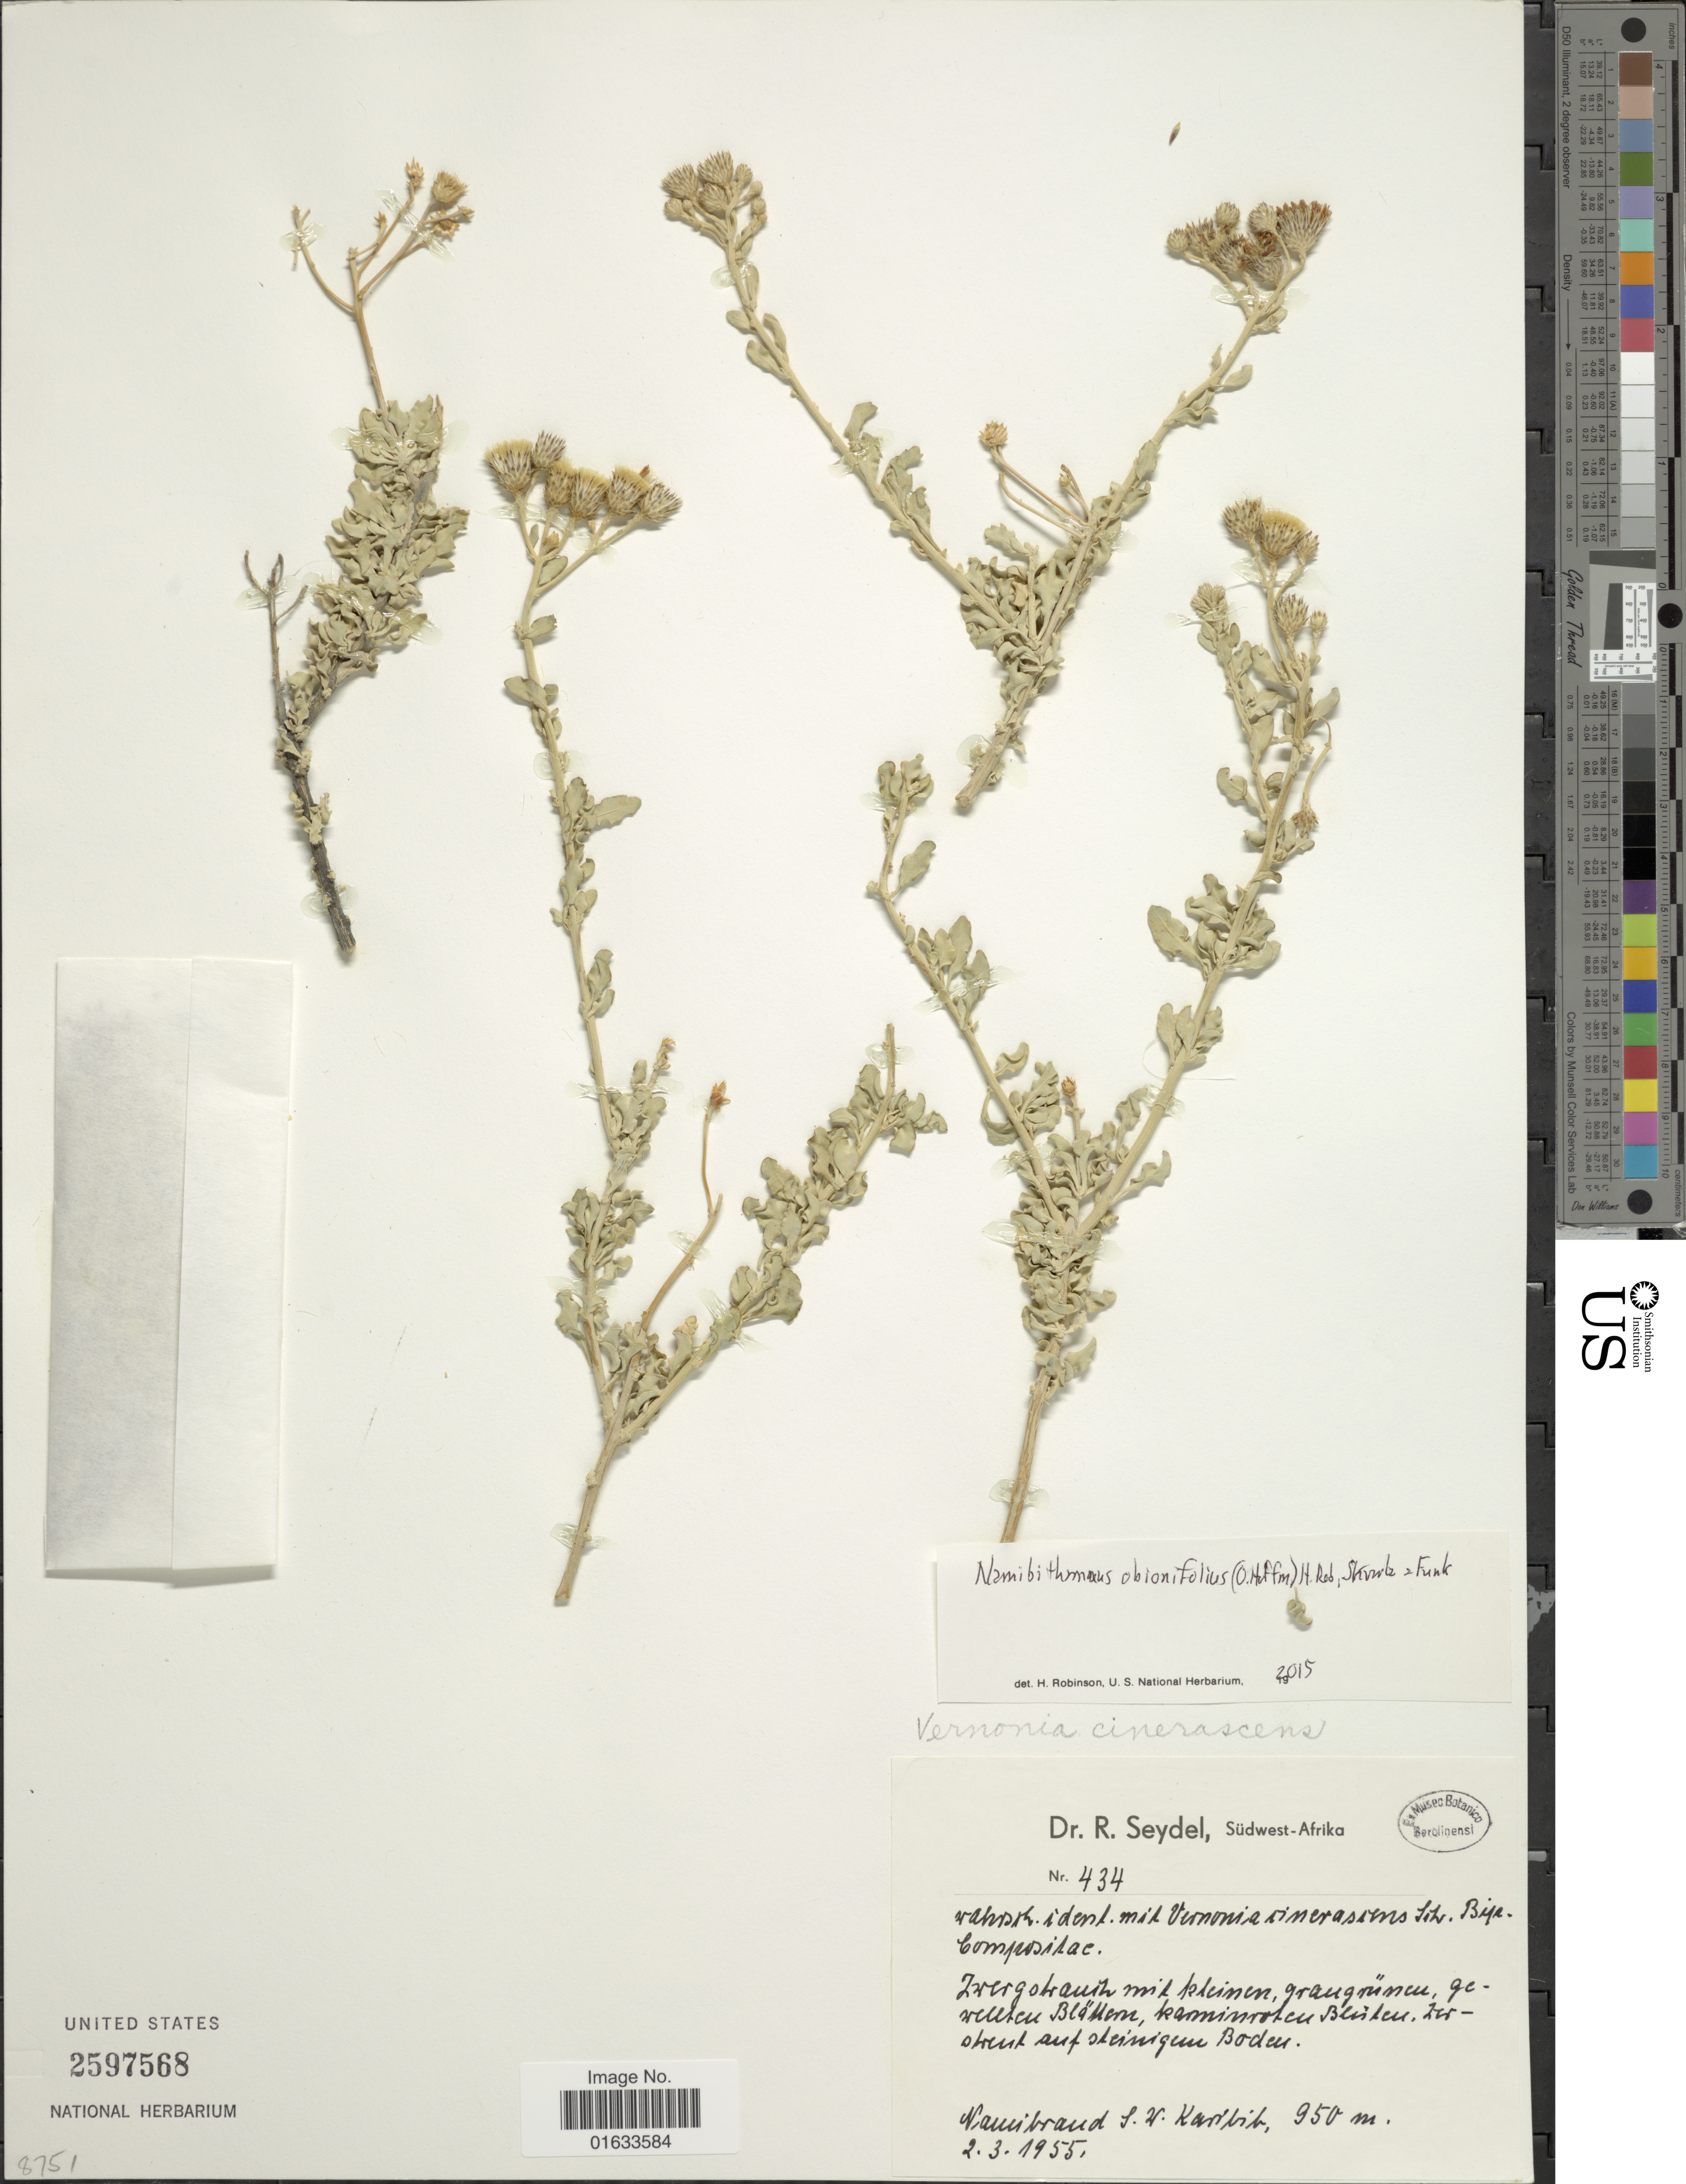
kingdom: Plantae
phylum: Tracheophyta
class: Magnoliopsida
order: Asterales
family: Asteraceae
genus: Namibithamnus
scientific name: Namibithamnus obionifolia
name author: (O. Hoffm.) H. Rob. et al.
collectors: R. Seydel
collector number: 434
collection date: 1955-03-02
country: Namibia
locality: Südwest-Afrika [Southwest Africa]. Namibrand S.W. Karibib.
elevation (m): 950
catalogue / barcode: US 2597568